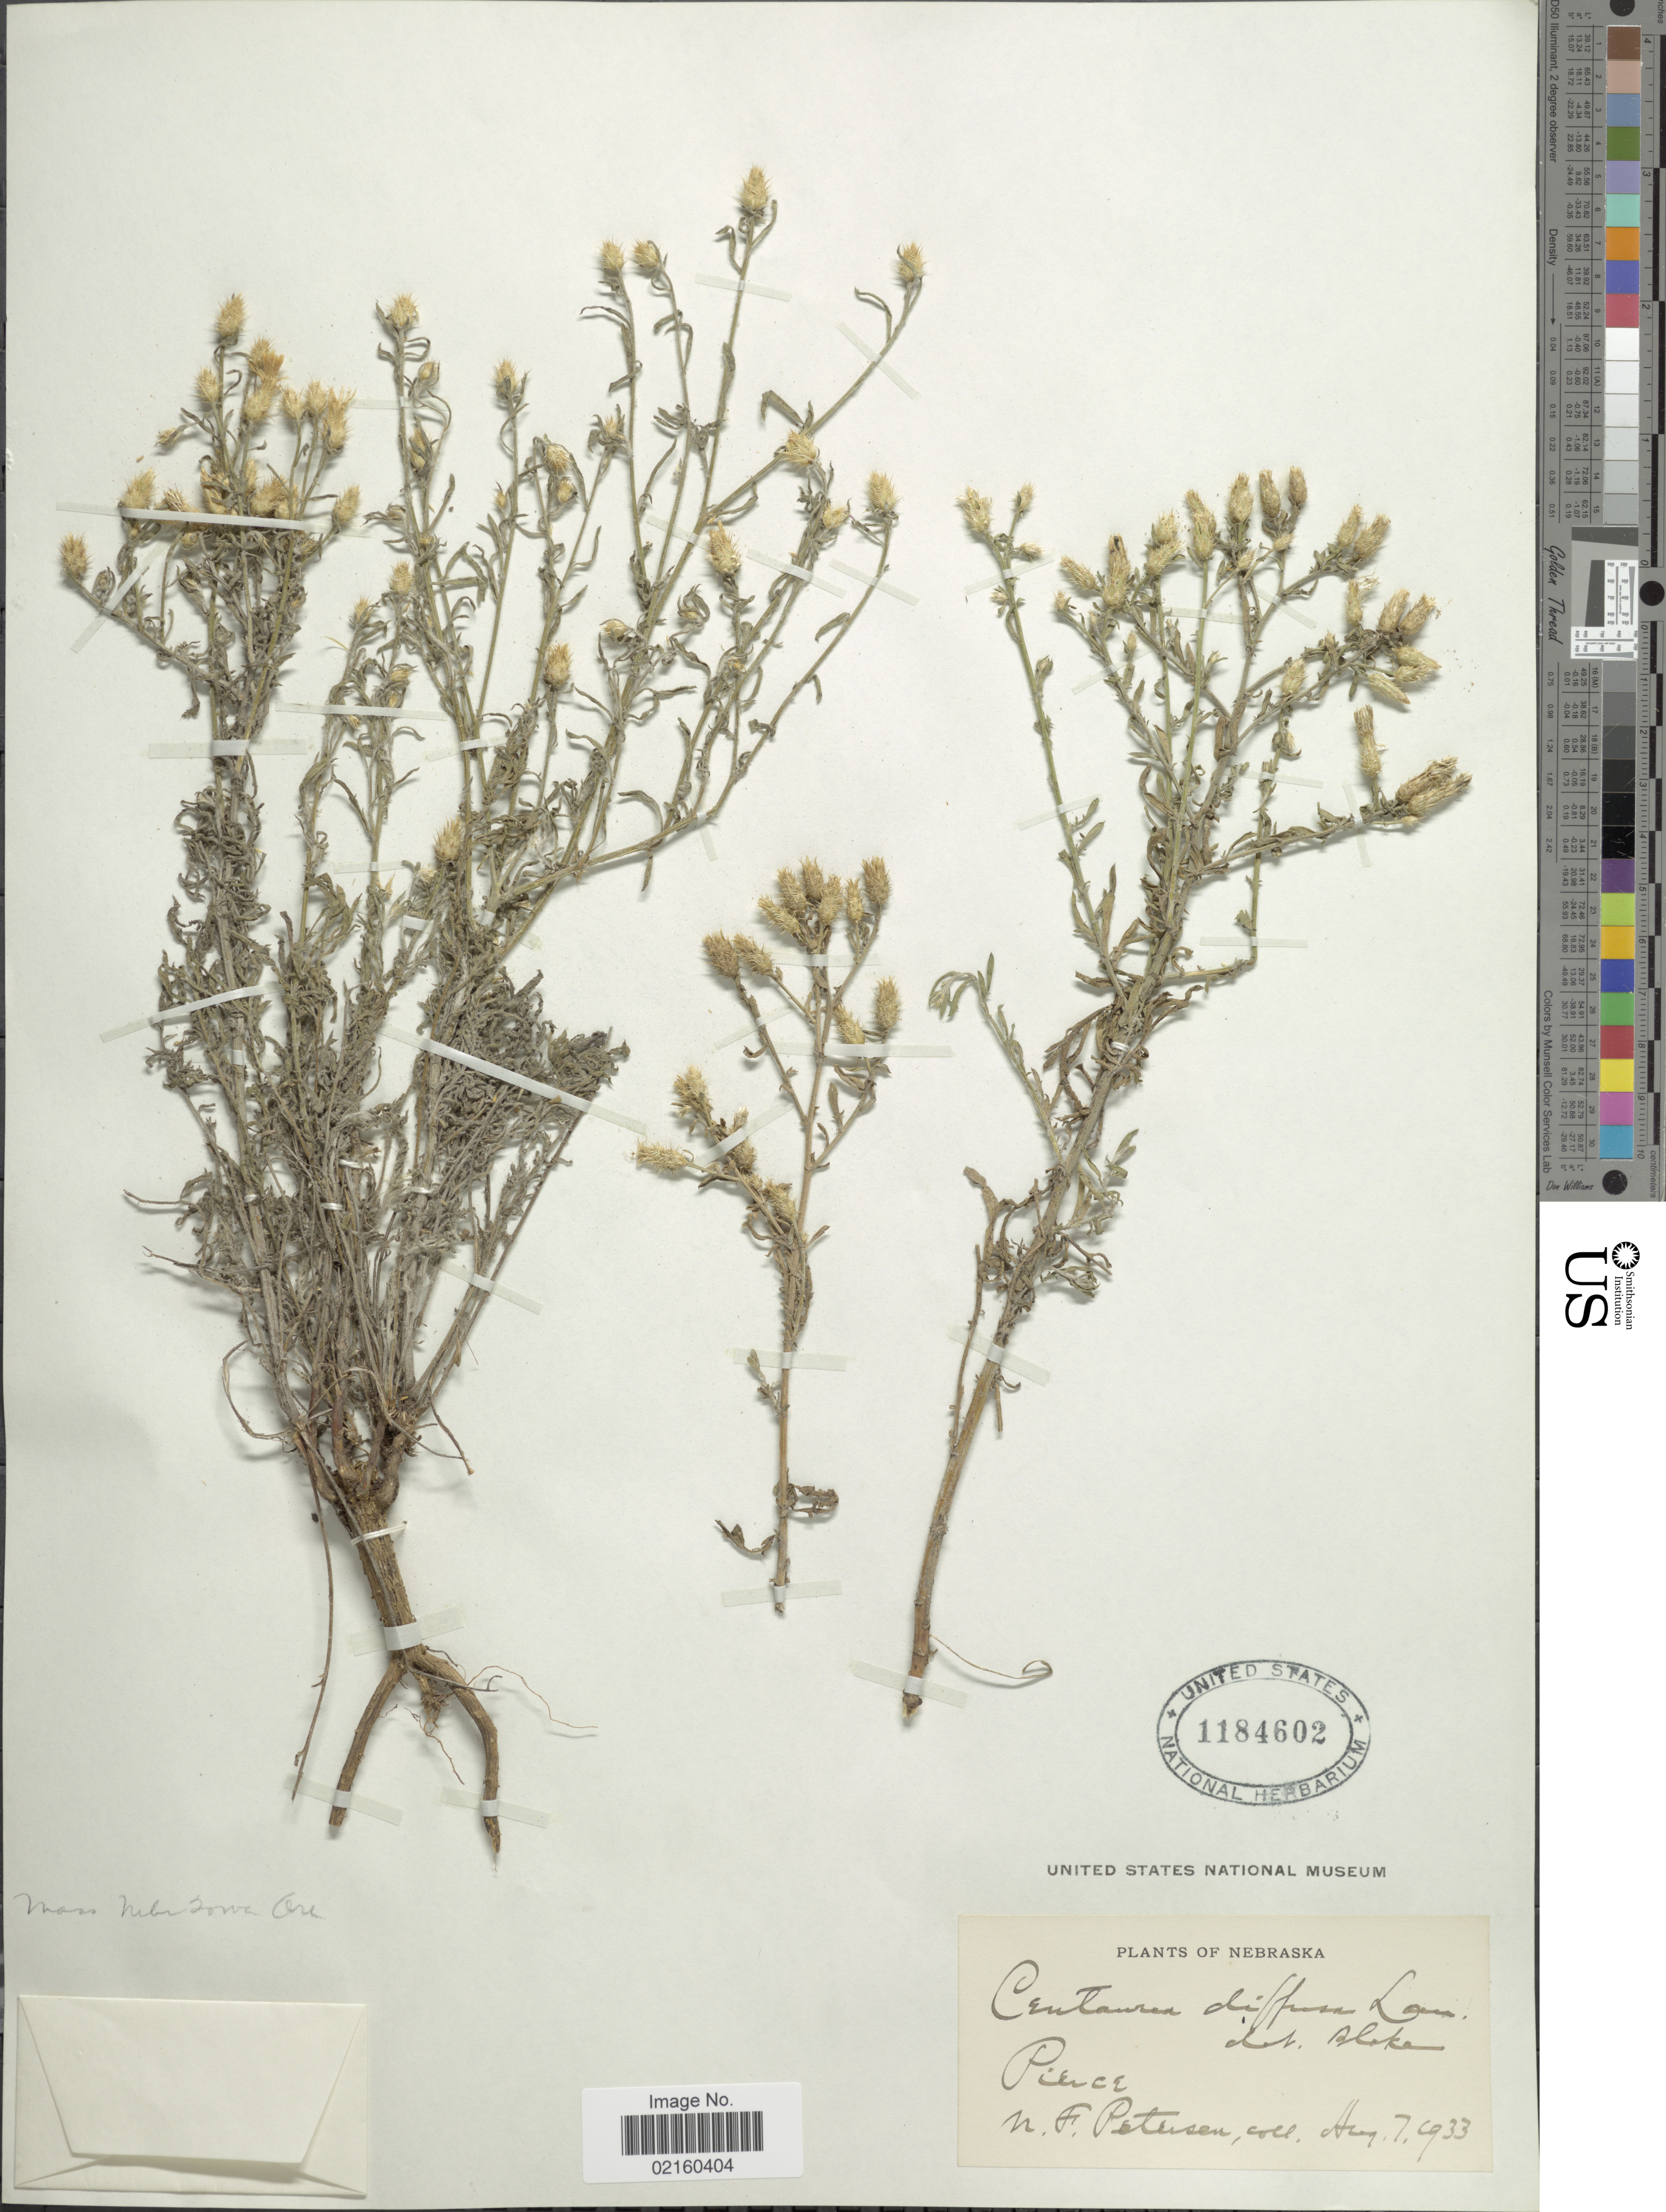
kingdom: Plantae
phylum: Tracheophyta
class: Magnoliopsida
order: Asterales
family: Asteraceae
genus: Centaurea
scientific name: Centaurea diffusa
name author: Lam.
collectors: N. F. Peterson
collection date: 1933-08-07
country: United States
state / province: Nebraska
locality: Pierce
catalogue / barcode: US 1184602